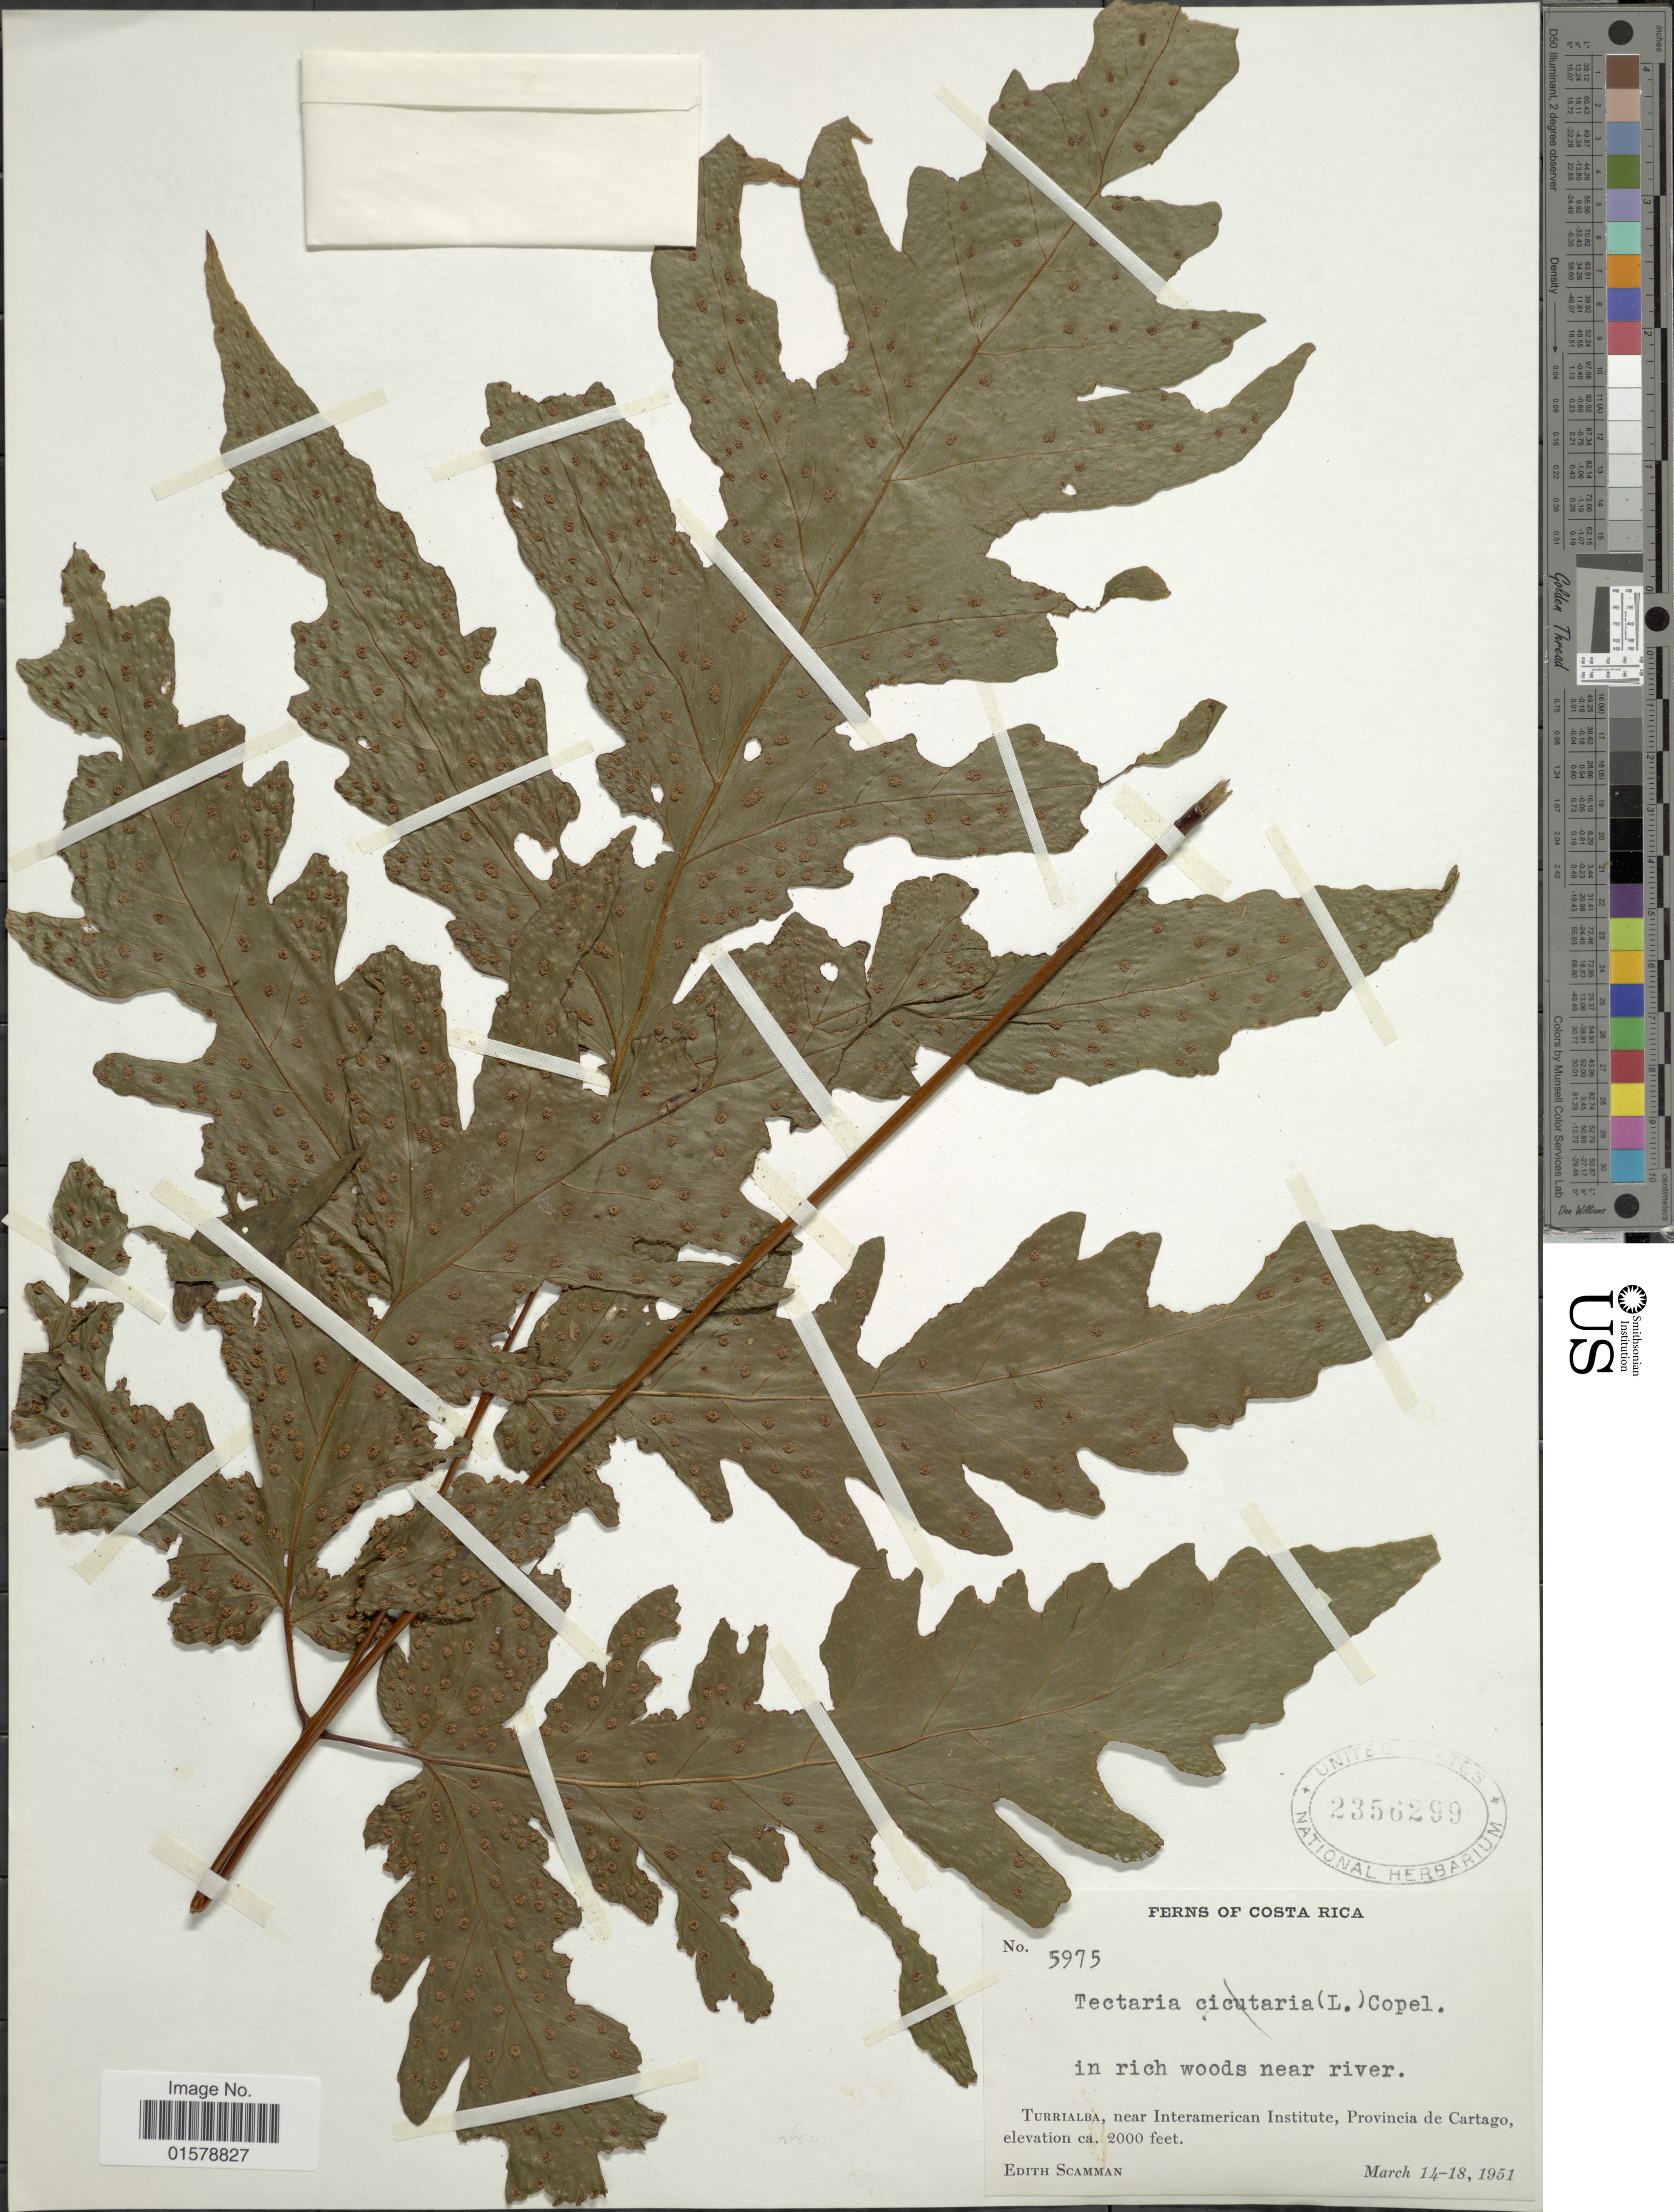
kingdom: Plantae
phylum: Tracheophyta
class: Polypodiopsida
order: Polypodiales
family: Tectariaceae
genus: Tectaria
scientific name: Tectaria rivalis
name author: (Mett. ex Kuhn) C. Chr.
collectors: E. Scamman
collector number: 5975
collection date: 1951-03-14/1951-03-18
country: Costa Rica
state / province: Cartago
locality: Turrialba, near Interamerican Institute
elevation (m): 610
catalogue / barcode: US 2356299